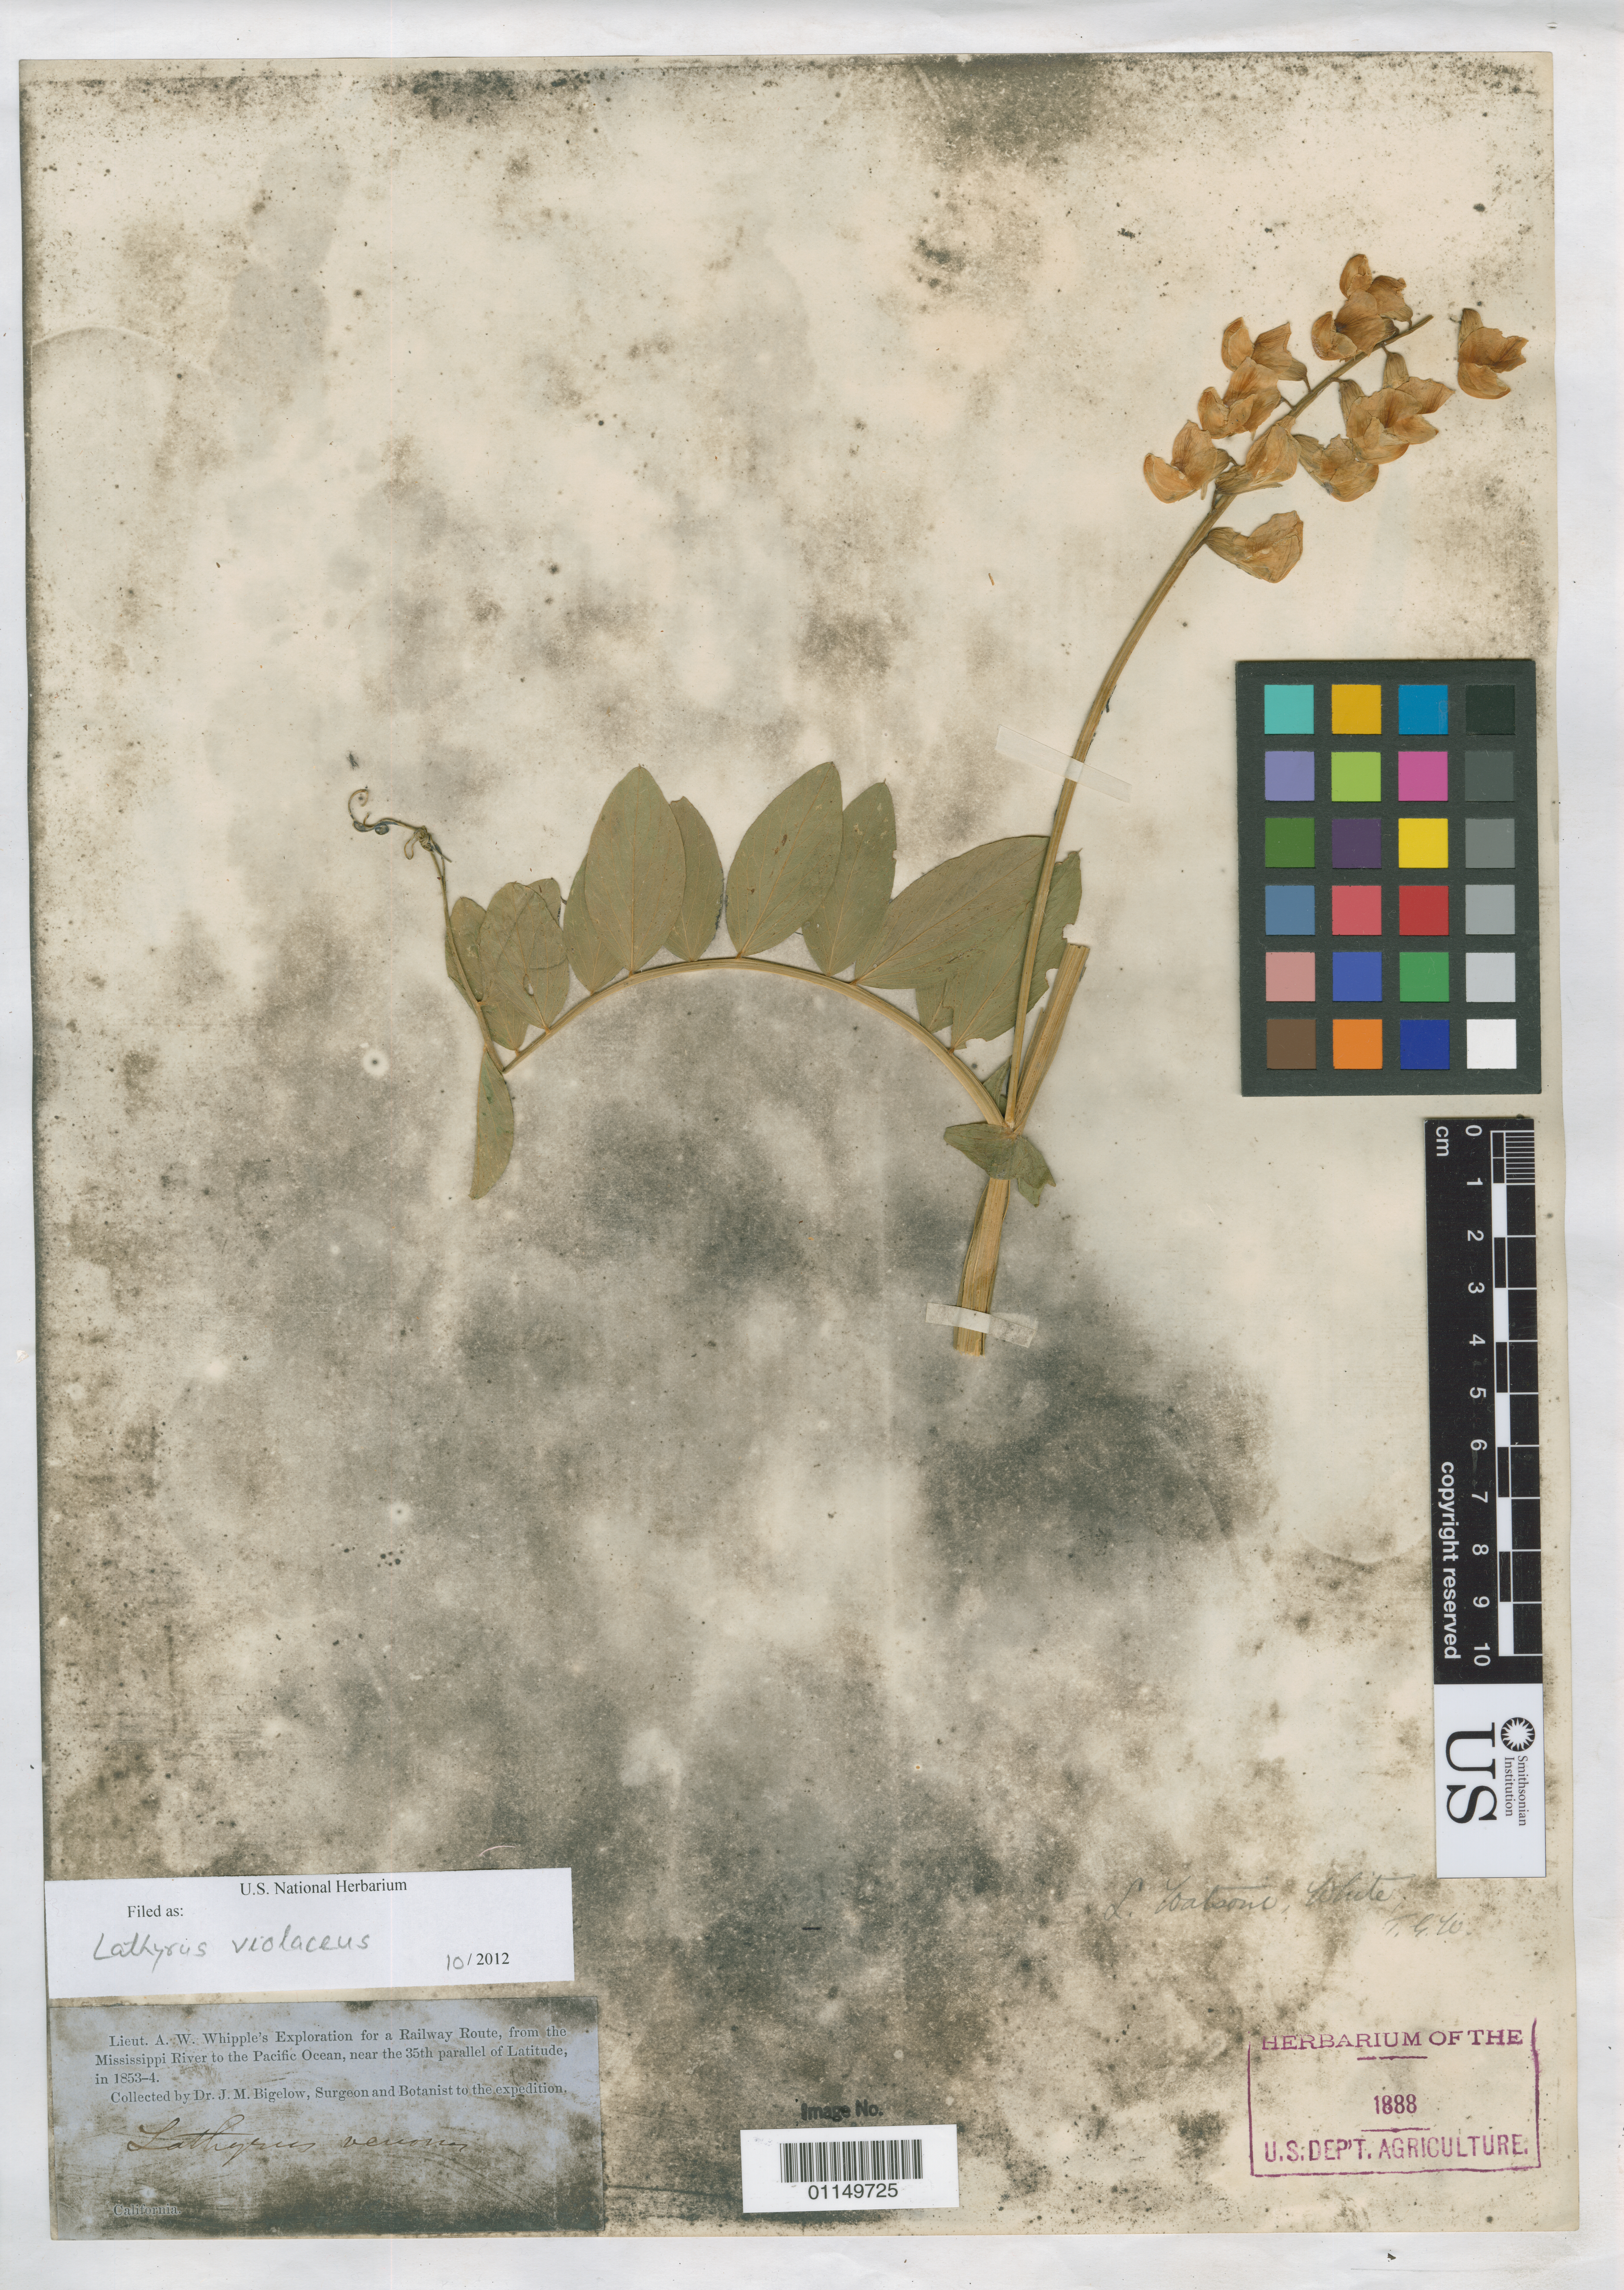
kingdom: Plantae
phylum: Tracheophyta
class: Magnoliopsida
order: Fabales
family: Fabaceae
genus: Lathyrus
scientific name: Lathyrus violaceus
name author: Greene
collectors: J. M. Bigelow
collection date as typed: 1853 to -- --- 1854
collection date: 1853/1854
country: United States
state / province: California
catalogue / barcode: US 1